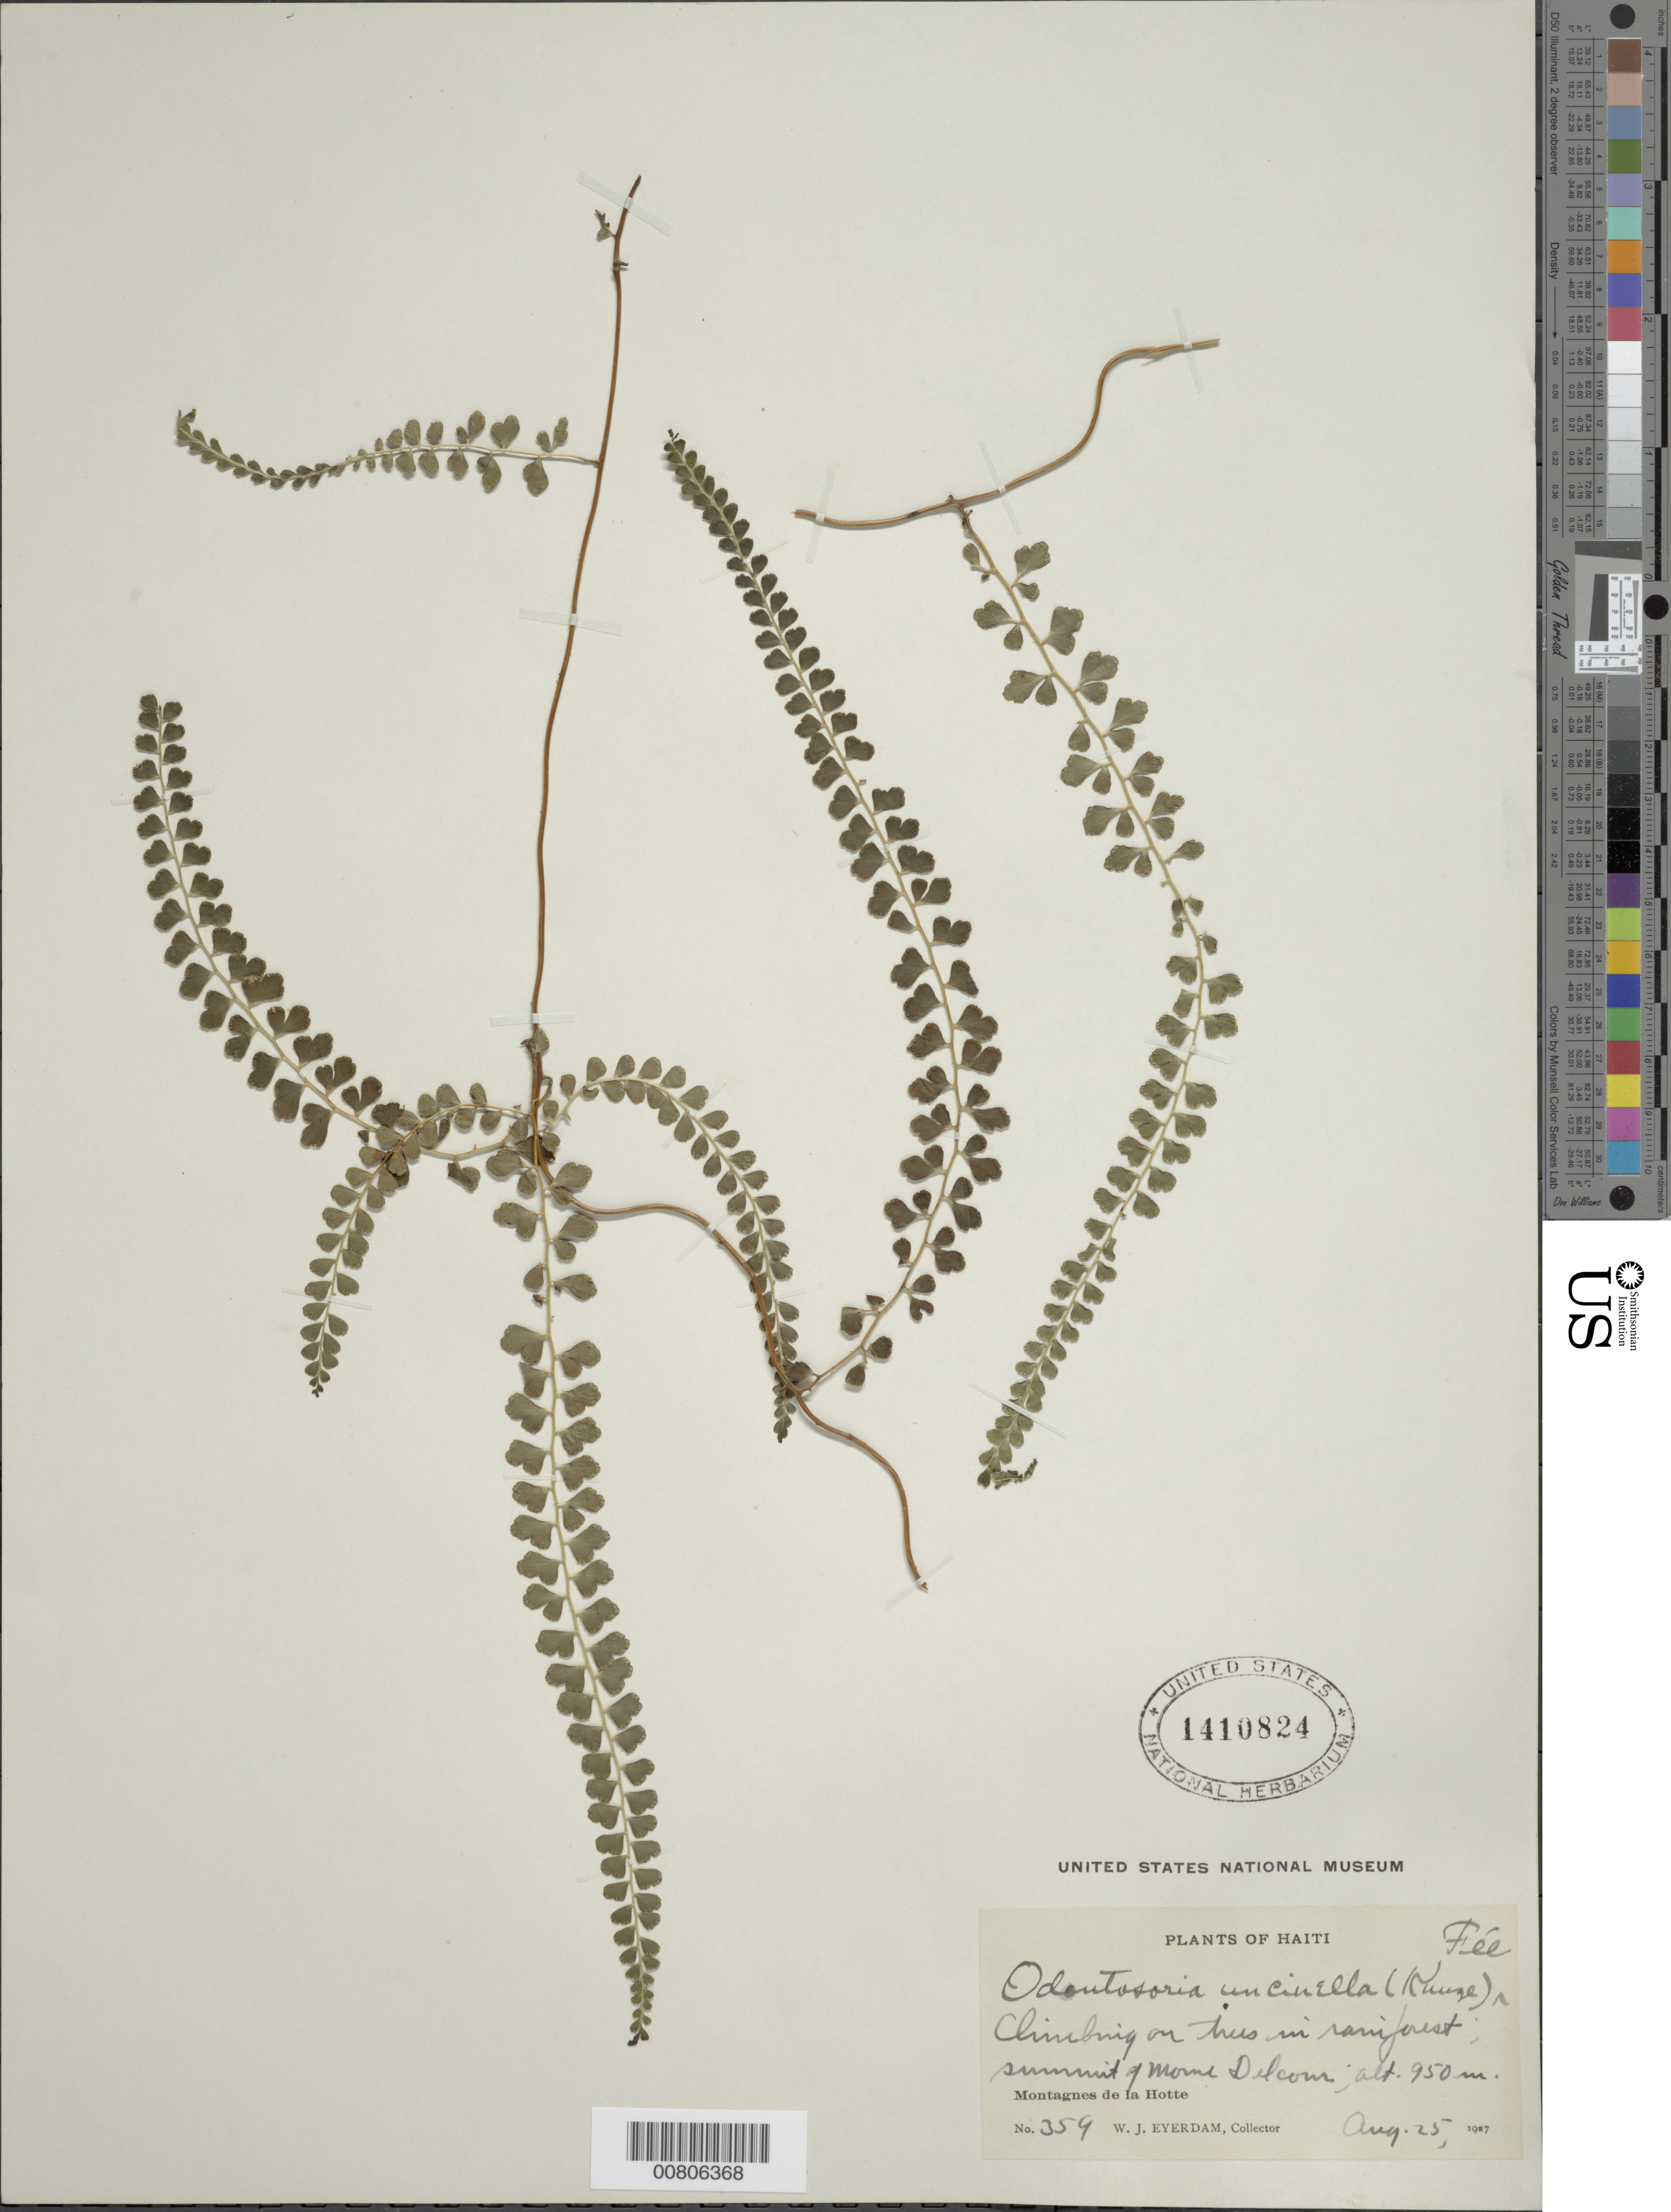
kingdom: Plantae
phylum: Tracheophyta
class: Polypodiopsida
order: Polypodiales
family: Lindsaeaceae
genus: Odontosoria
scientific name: Odontosoria scandens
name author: (Desv.) C. Chr.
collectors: W. J. Eyerdam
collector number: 359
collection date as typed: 25 Aug 1927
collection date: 1927-08-25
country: Haiti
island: Hispaniola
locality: Montagnes de la Hotte, summit of Morne Delcour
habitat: Rainforest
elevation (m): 950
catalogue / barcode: US 1410824